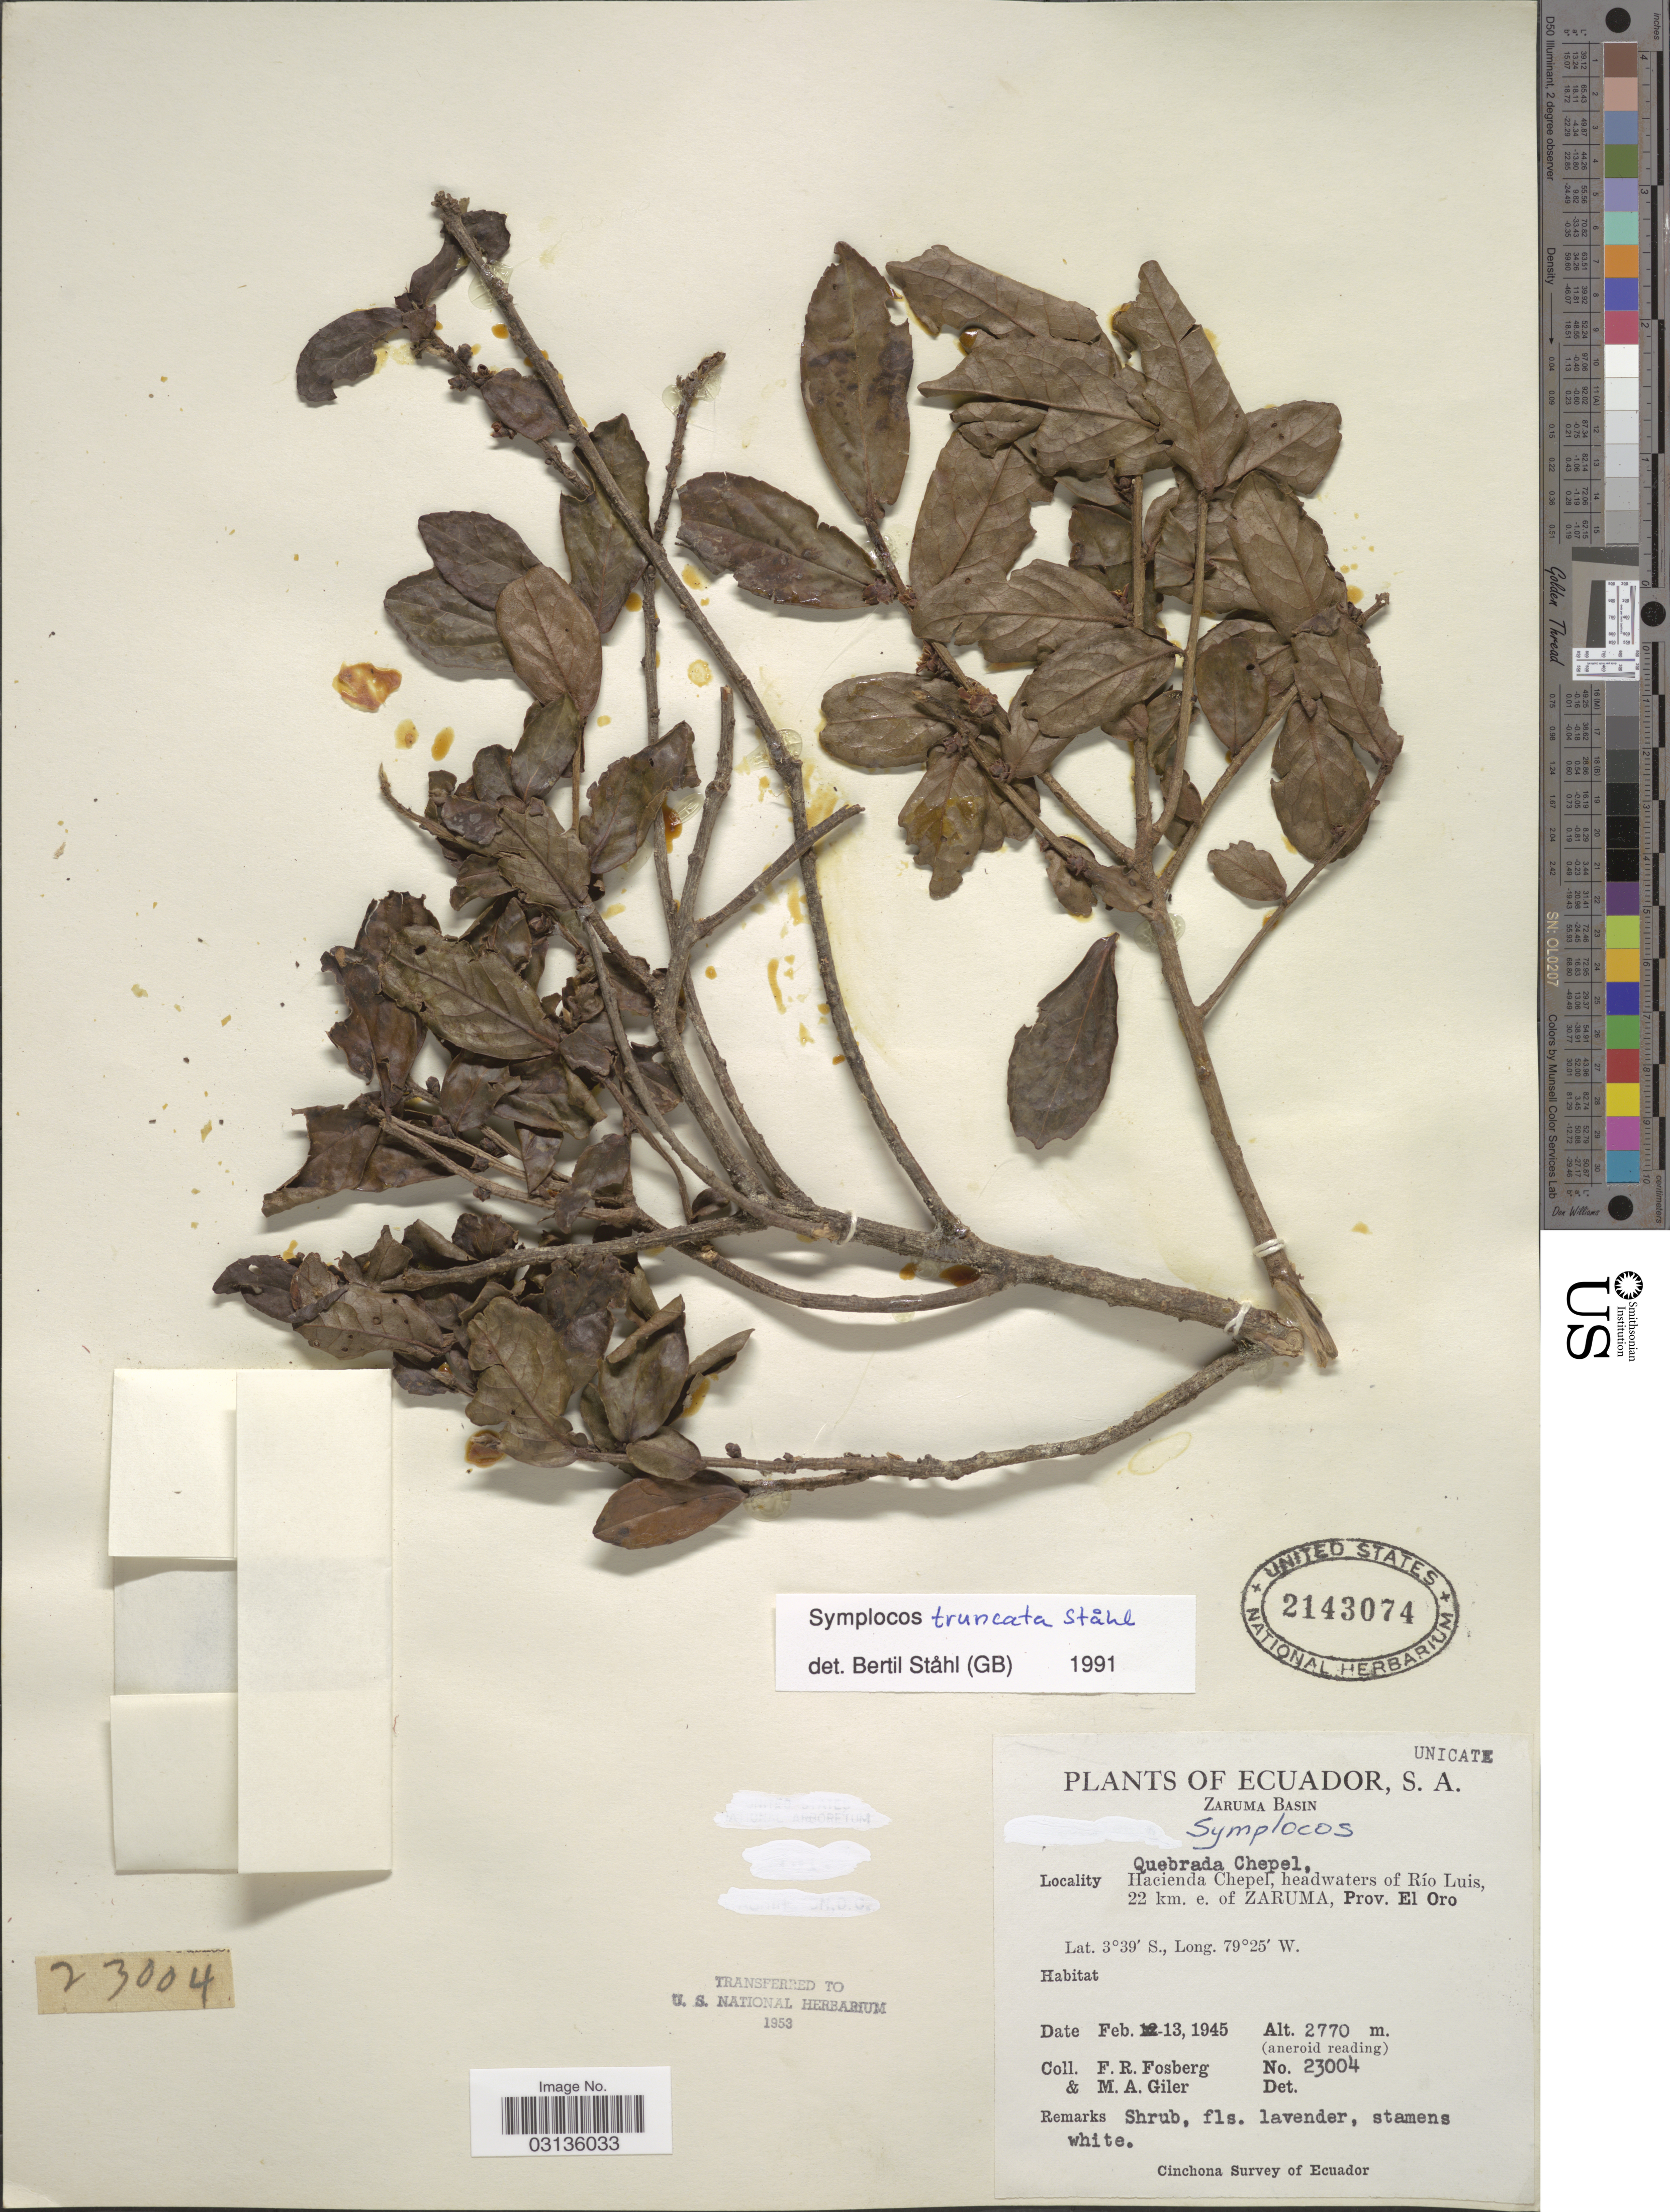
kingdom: Plantae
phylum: Tracheophyta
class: Magnoliopsida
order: Ericales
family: Symplocaceae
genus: Symplocos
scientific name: Symplocos truncata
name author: B. Ståhl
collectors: F. R. Fosberg & M. Giler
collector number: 23004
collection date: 1945-02-13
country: Ecuador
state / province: El Oro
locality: Zaruma Basin. Quebrada Chepel. Hacienda Chepel, headwaters of Río Luis, 22 km. e. of Zaruma.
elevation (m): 2770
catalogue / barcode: US 2143074